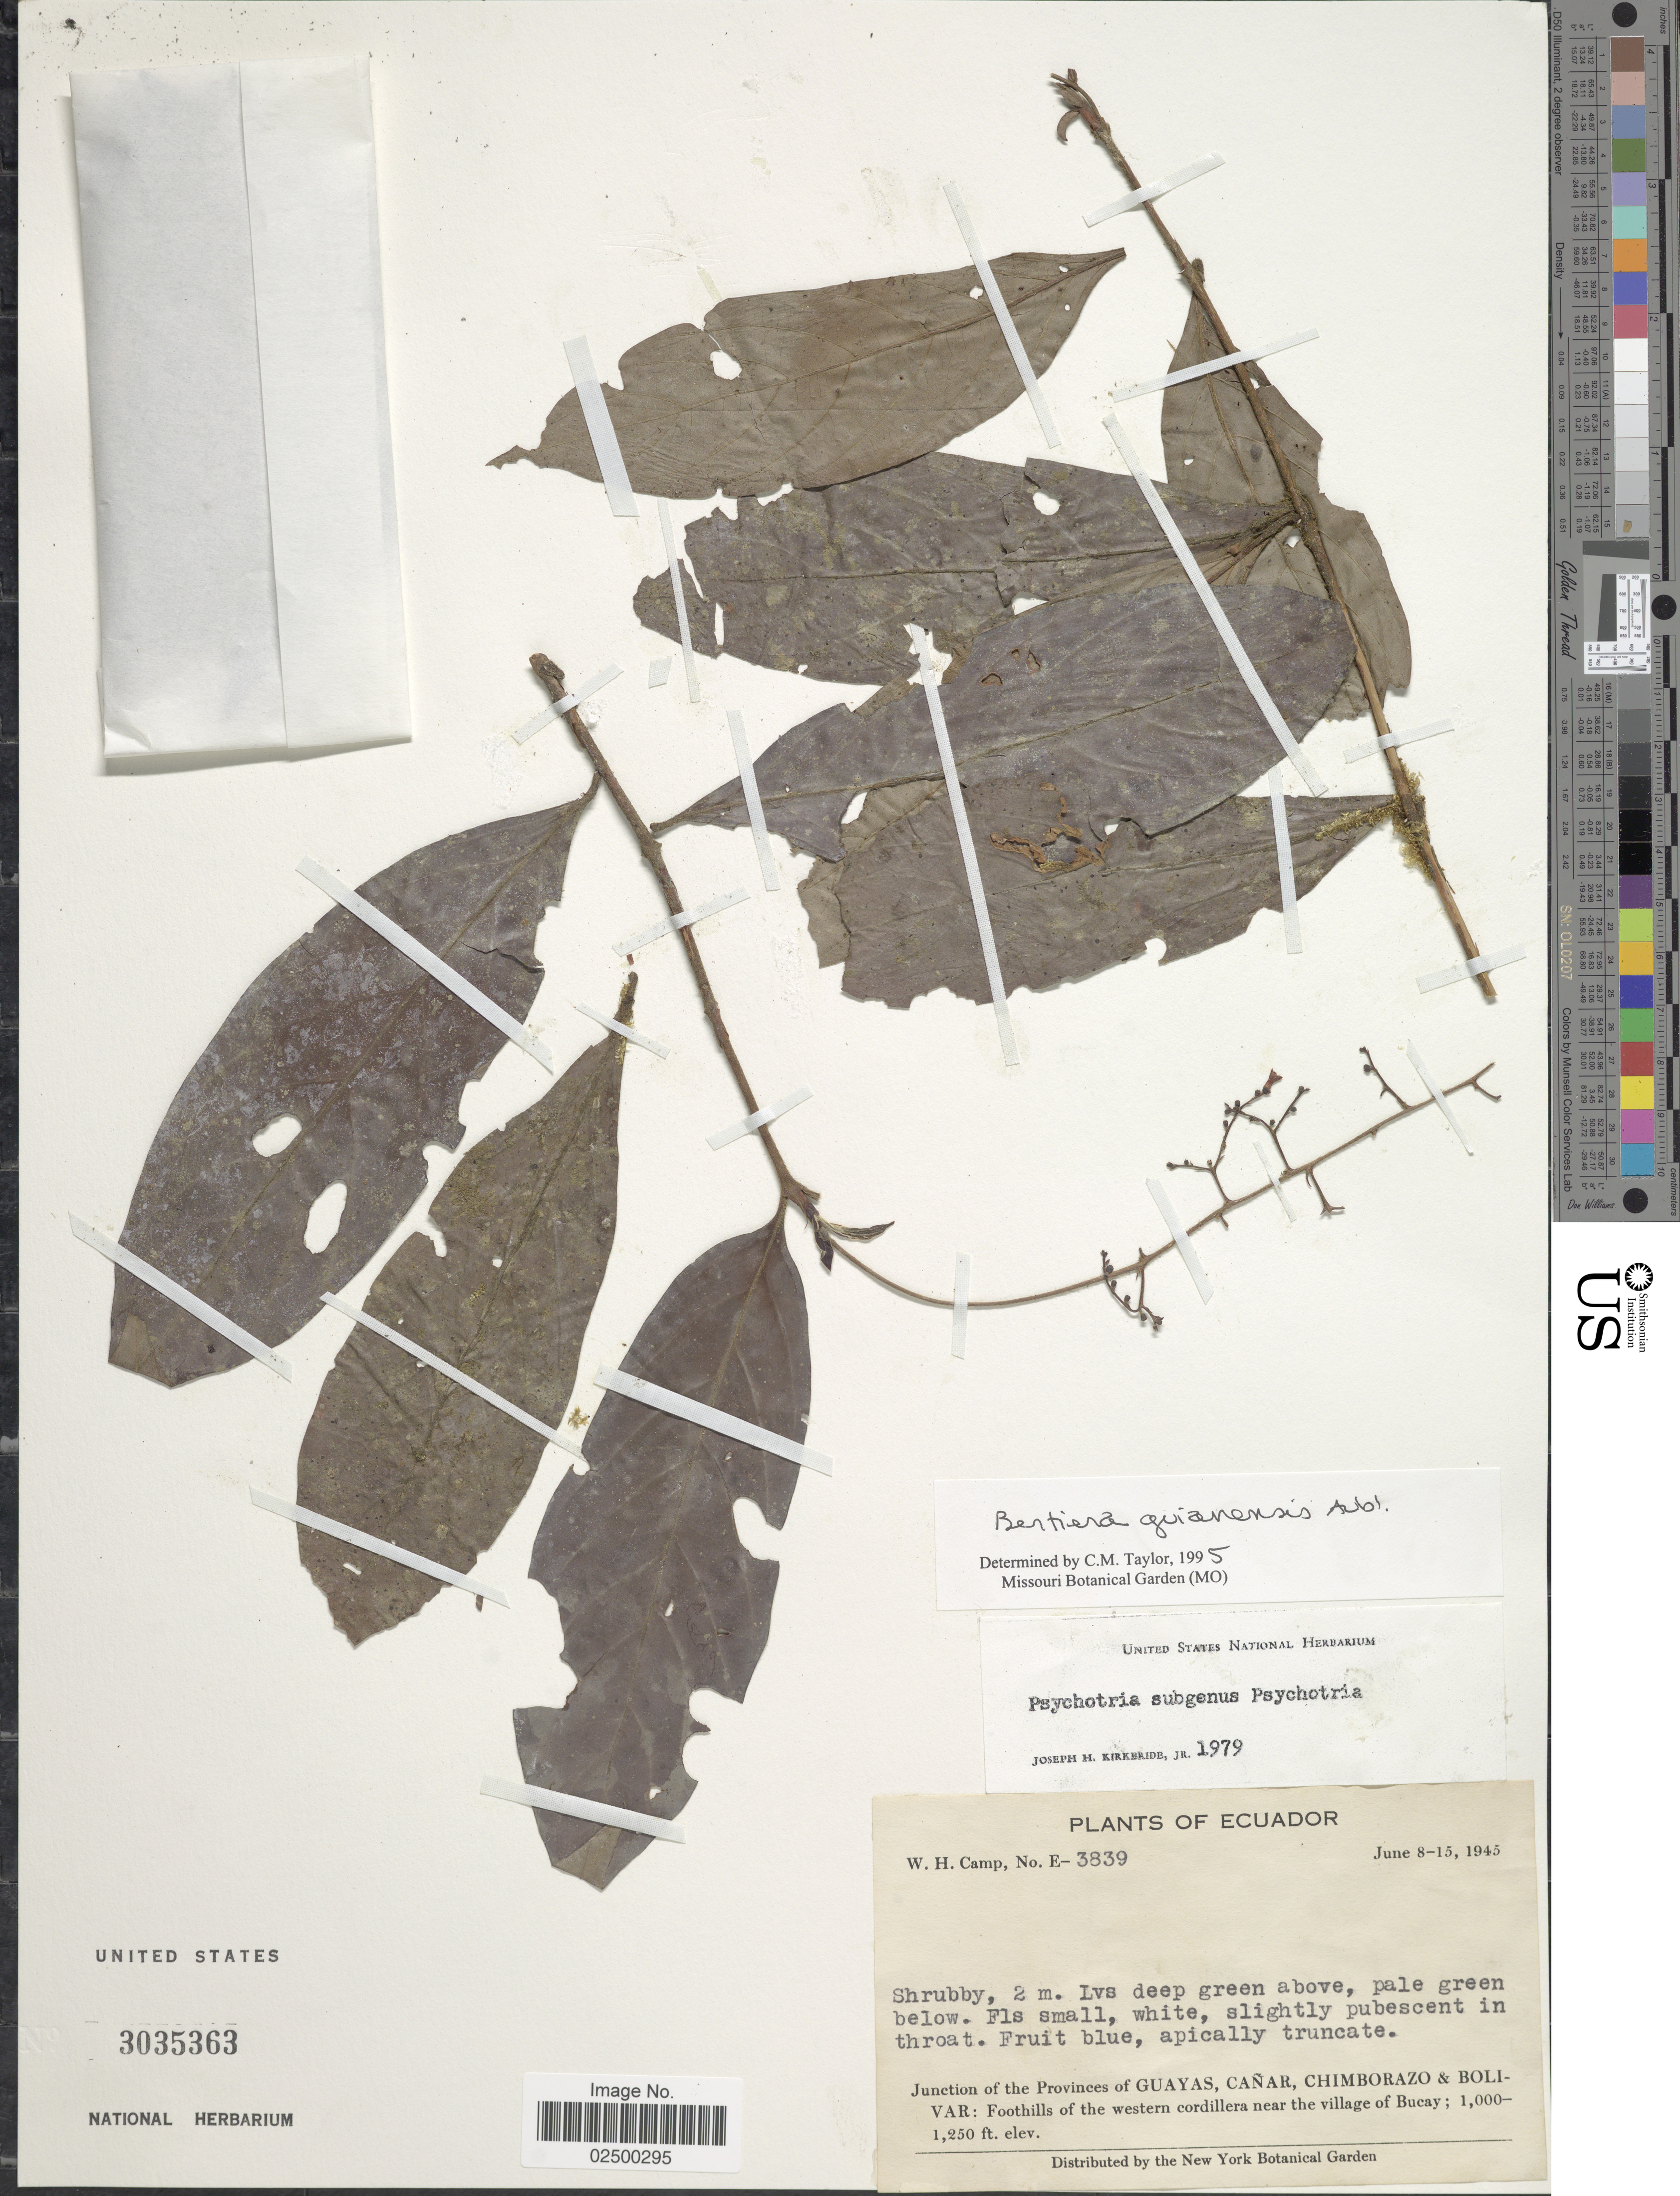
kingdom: Plantae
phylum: Tracheophyta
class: Magnoliopsida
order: Gentianales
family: Rubiaceae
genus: Bertiera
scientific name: Bertiera guianensis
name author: Aubl.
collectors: W. H. Camp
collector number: E-3839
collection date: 1945-06-08/1945-06-15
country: Ecuador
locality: Junction of the Provinces of Guayas, Canar, Chimborazp & Bolivar: foothills of the western cordillera near the village of Bucay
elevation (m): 305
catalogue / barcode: US 3035363